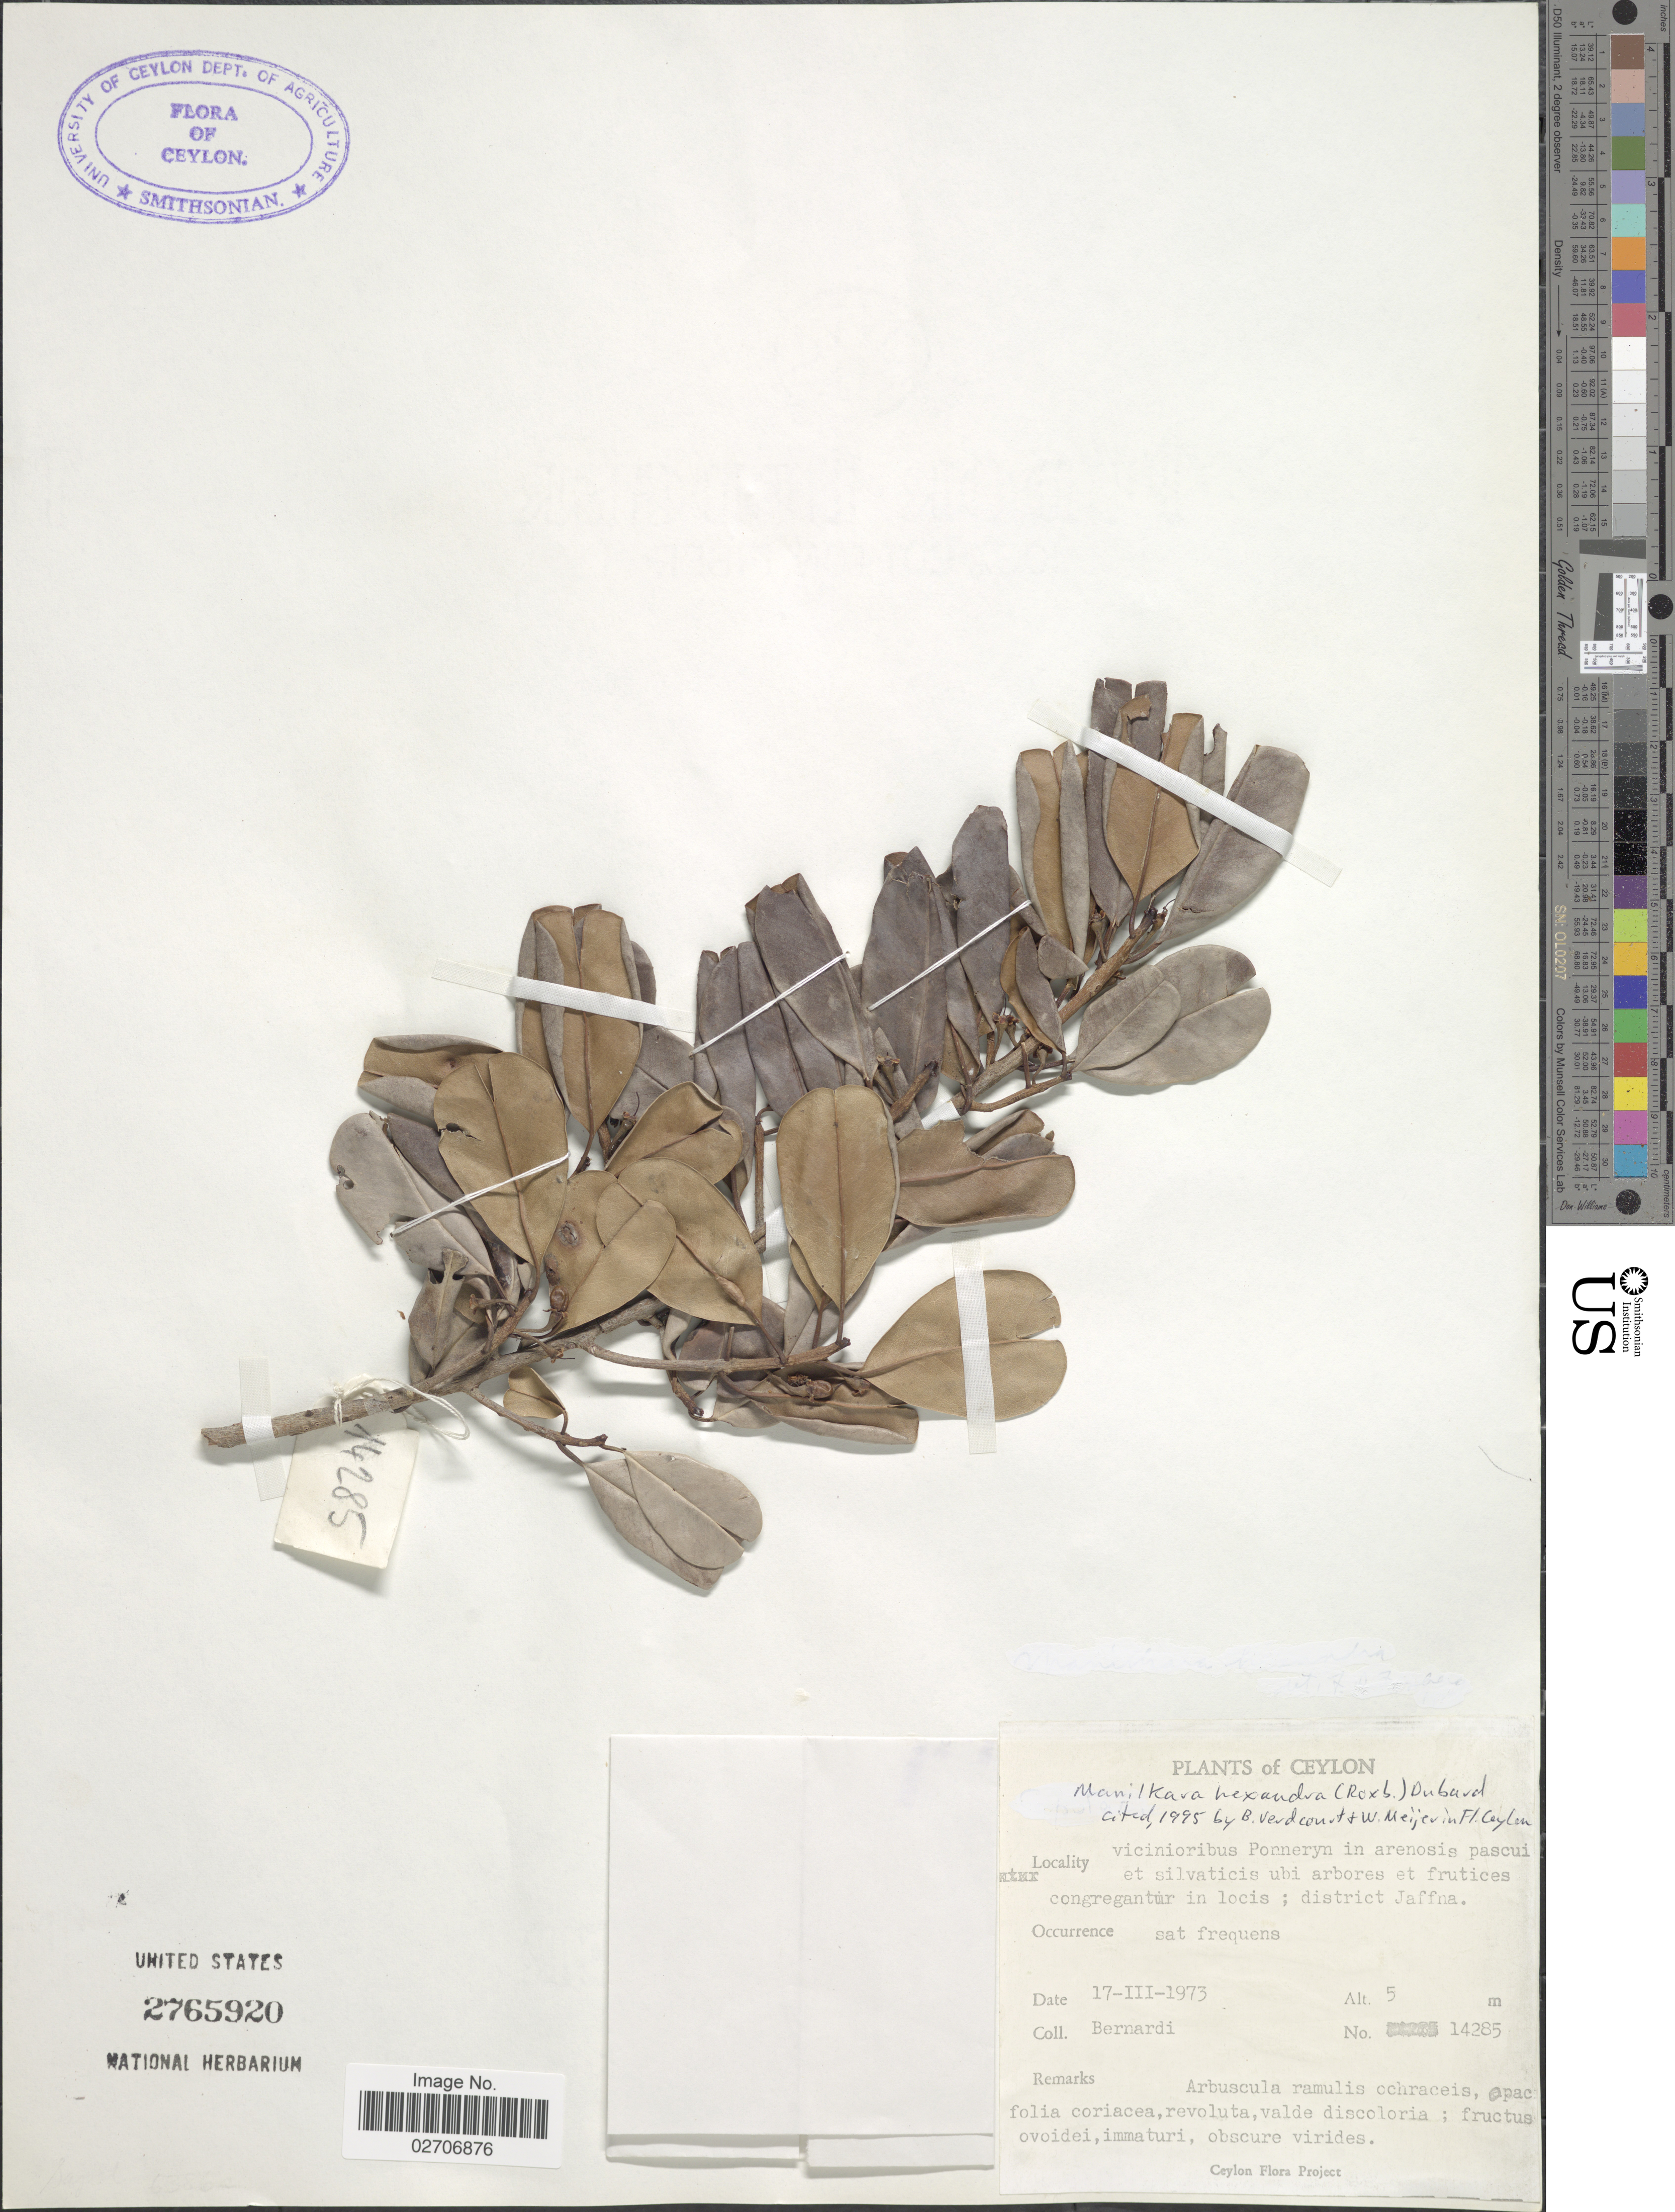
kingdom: Plantae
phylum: Tracheophyta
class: Magnoliopsida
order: Ericales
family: Sapotaceae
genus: Manilkara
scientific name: Manilkara hexandra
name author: (Roxb.) Dubard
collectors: Bernardi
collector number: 14285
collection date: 1973-03-17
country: Sri Lanka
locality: Ceylon, district Jaffna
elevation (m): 5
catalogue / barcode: US 2765920